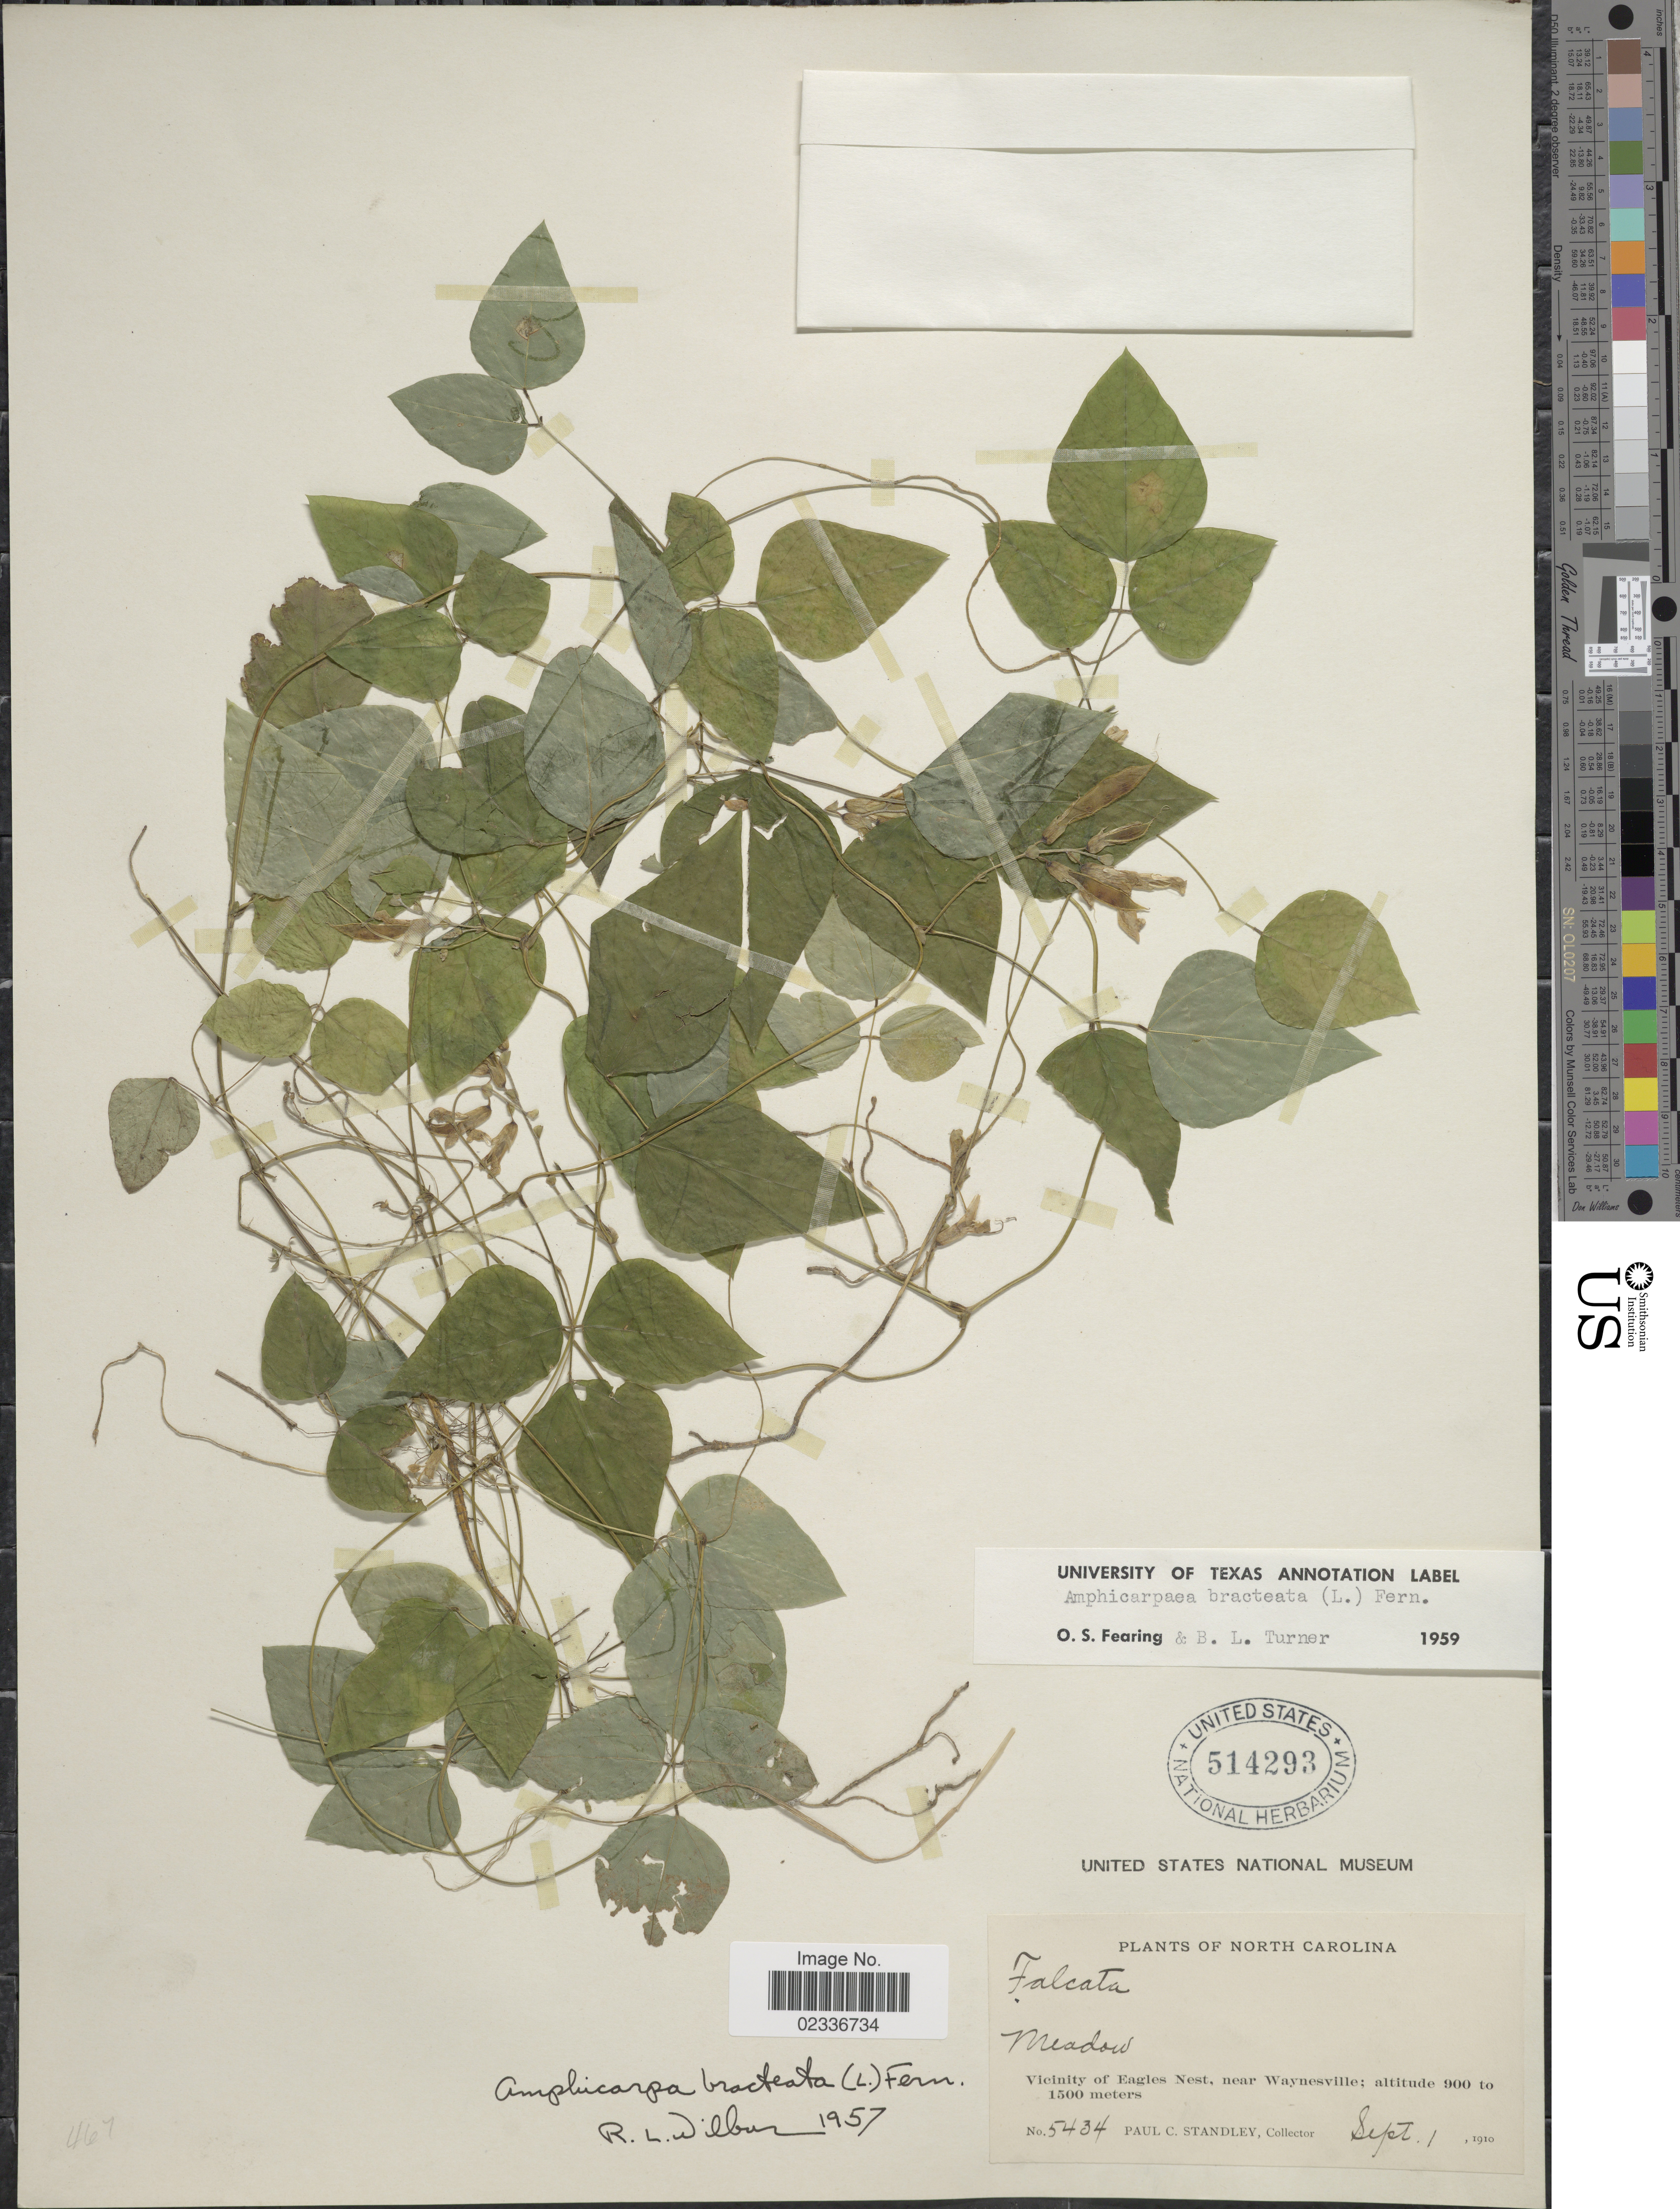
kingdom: Plantae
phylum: Tracheophyta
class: Magnoliopsida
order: Fabales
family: Fabaceae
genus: Amphicarpaea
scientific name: Amphicarpaea bracteata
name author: (L.) Fernald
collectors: P. C. Standley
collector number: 5434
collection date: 1910-09-01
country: United States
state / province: North Carolina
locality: Meadow, vicinity of Eagles NEst, near Waynesville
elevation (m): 900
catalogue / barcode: US 514293